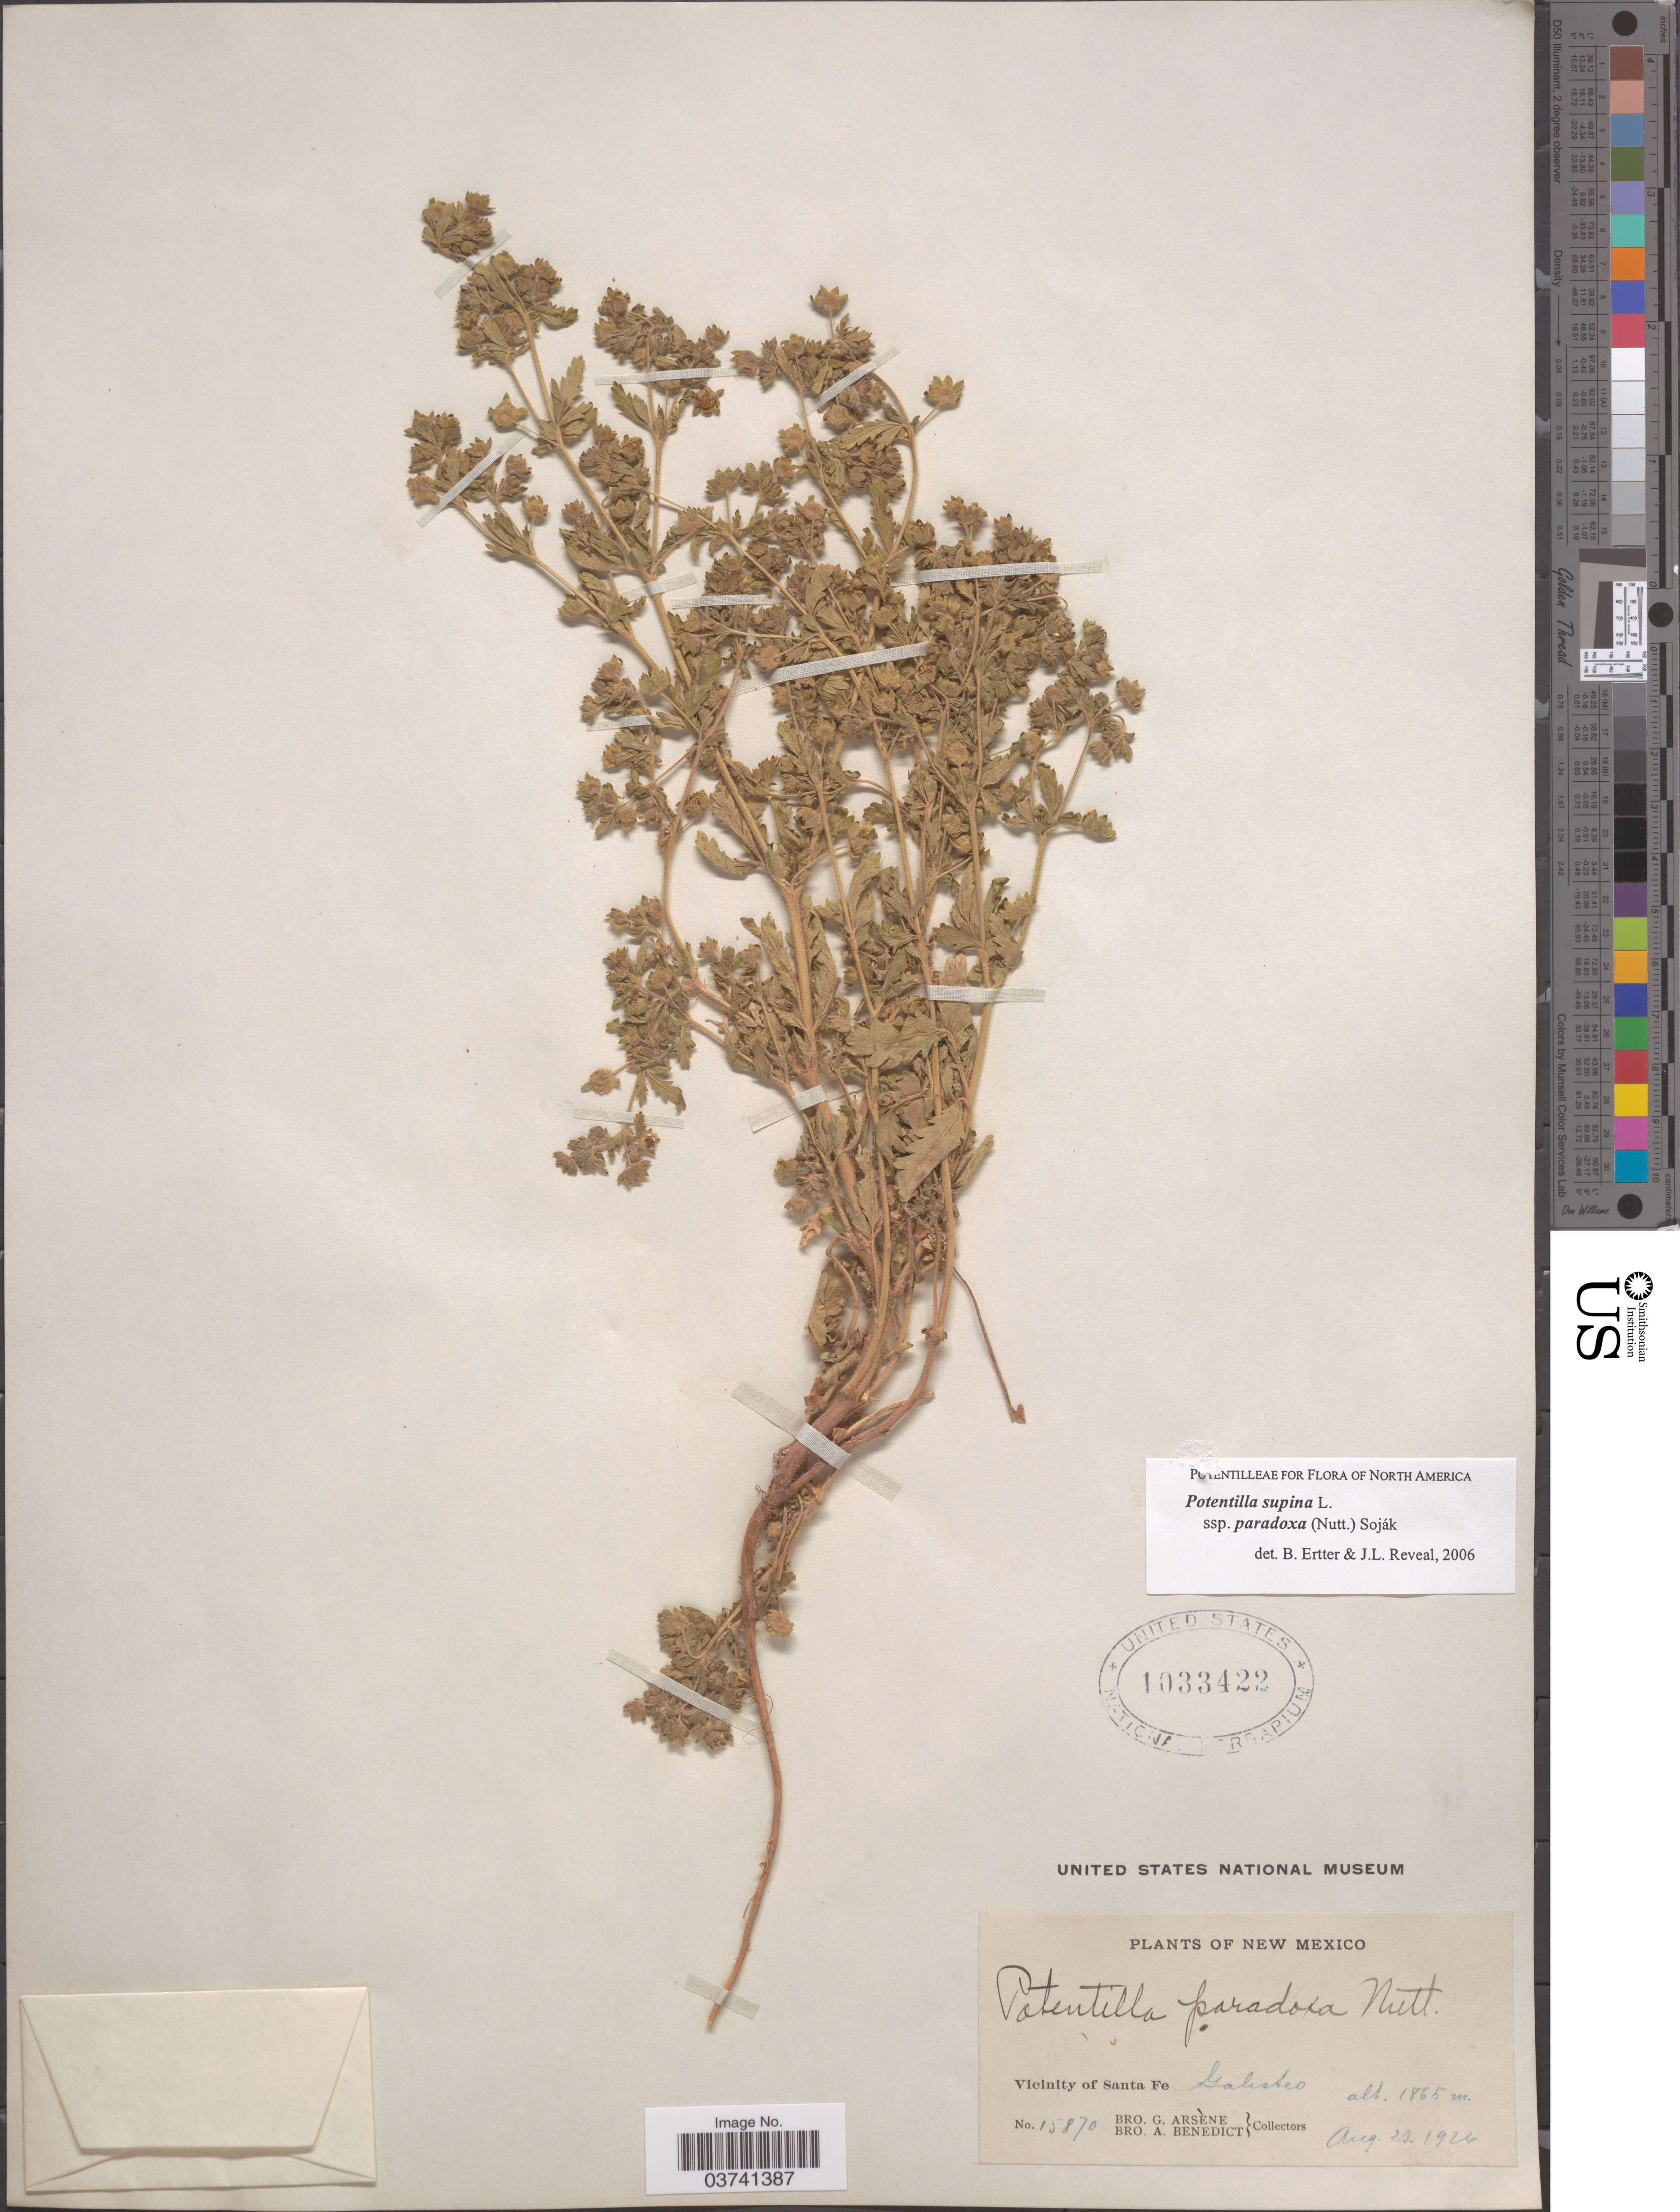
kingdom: Plantae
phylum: Tracheophyta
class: Magnoliopsida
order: Rosales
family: Rosaceae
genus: Potentilla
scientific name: Potentilla supina subsp. paradoxa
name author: (Nutt.) Soják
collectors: Bro. G. Arsène & Bro. Benedict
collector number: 15870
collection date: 1926-08-23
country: United States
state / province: New Mexico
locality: Vicinity of Santa Fe. Galesteo.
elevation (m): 1865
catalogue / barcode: US 1033422